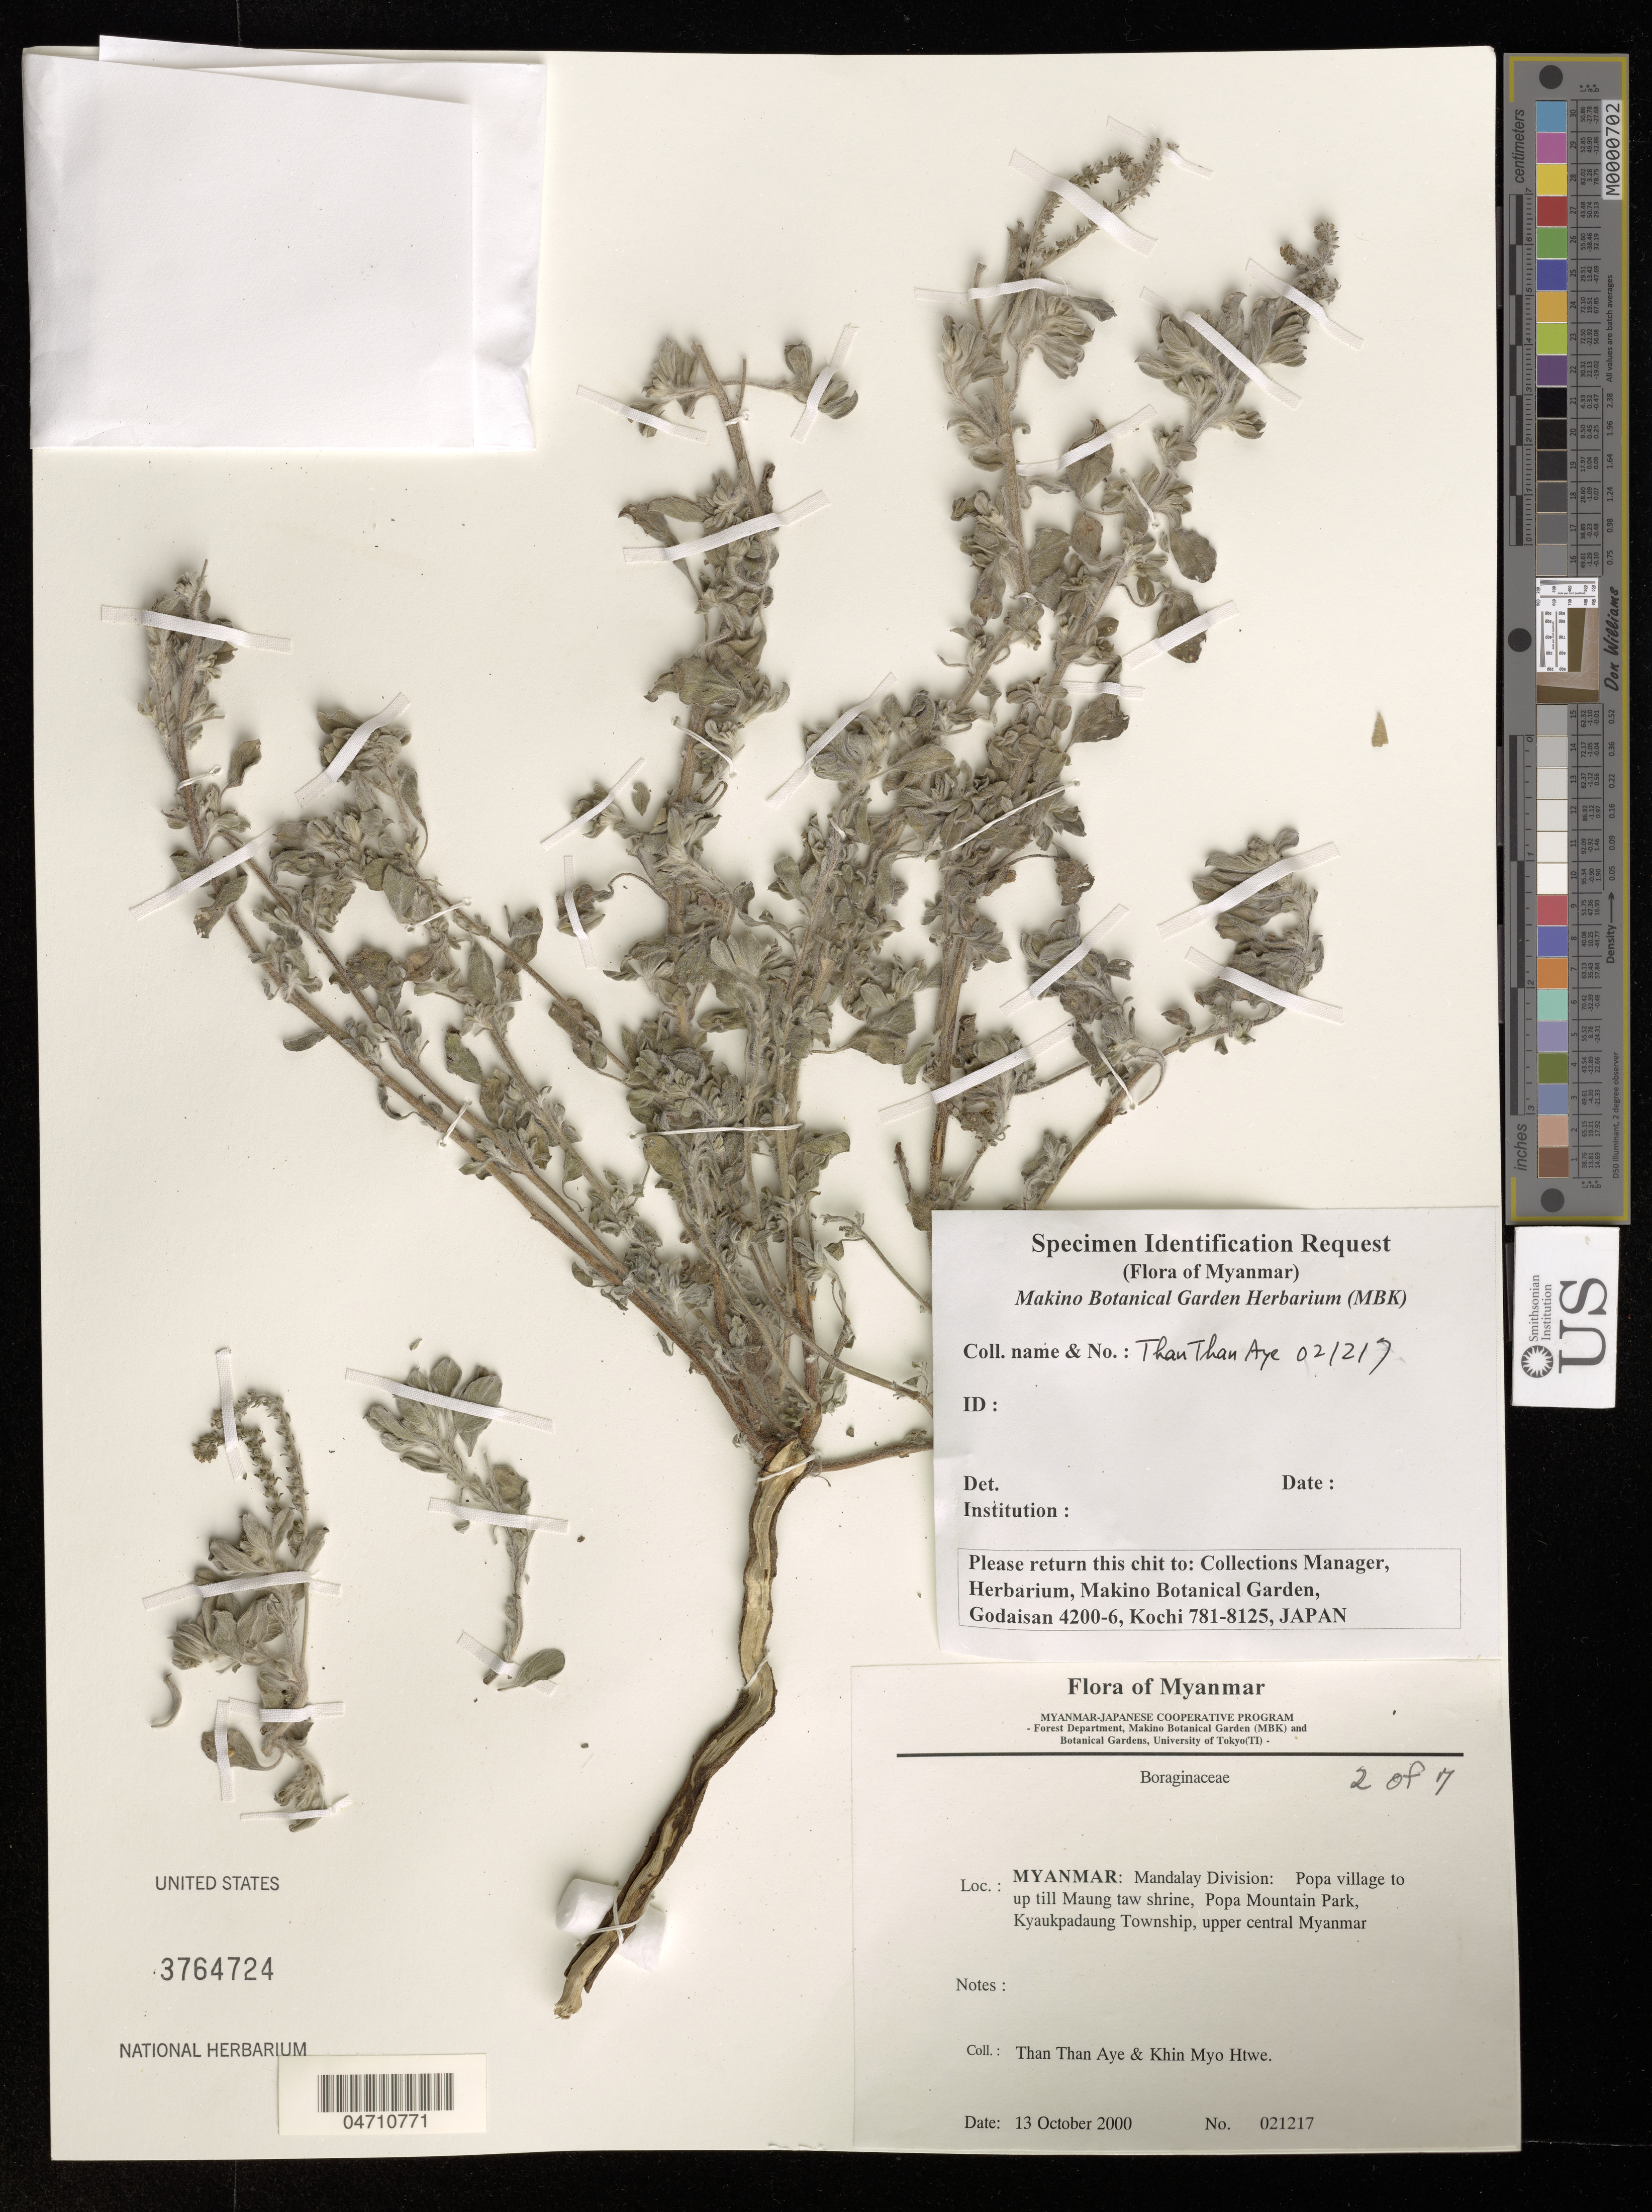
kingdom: Plantae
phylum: Tracheophyta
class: Magnoliopsida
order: Boraginales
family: Boraginaceae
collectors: T. Aye & K. Htwe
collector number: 021217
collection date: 2000-10-13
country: Myanmar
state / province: Mandalay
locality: Mandalay Division: Popa village to up till Maung taw shrine, Popa Mountain Park, Kyaukpadaung Township, upper central Myanmar.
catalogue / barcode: US 3764724